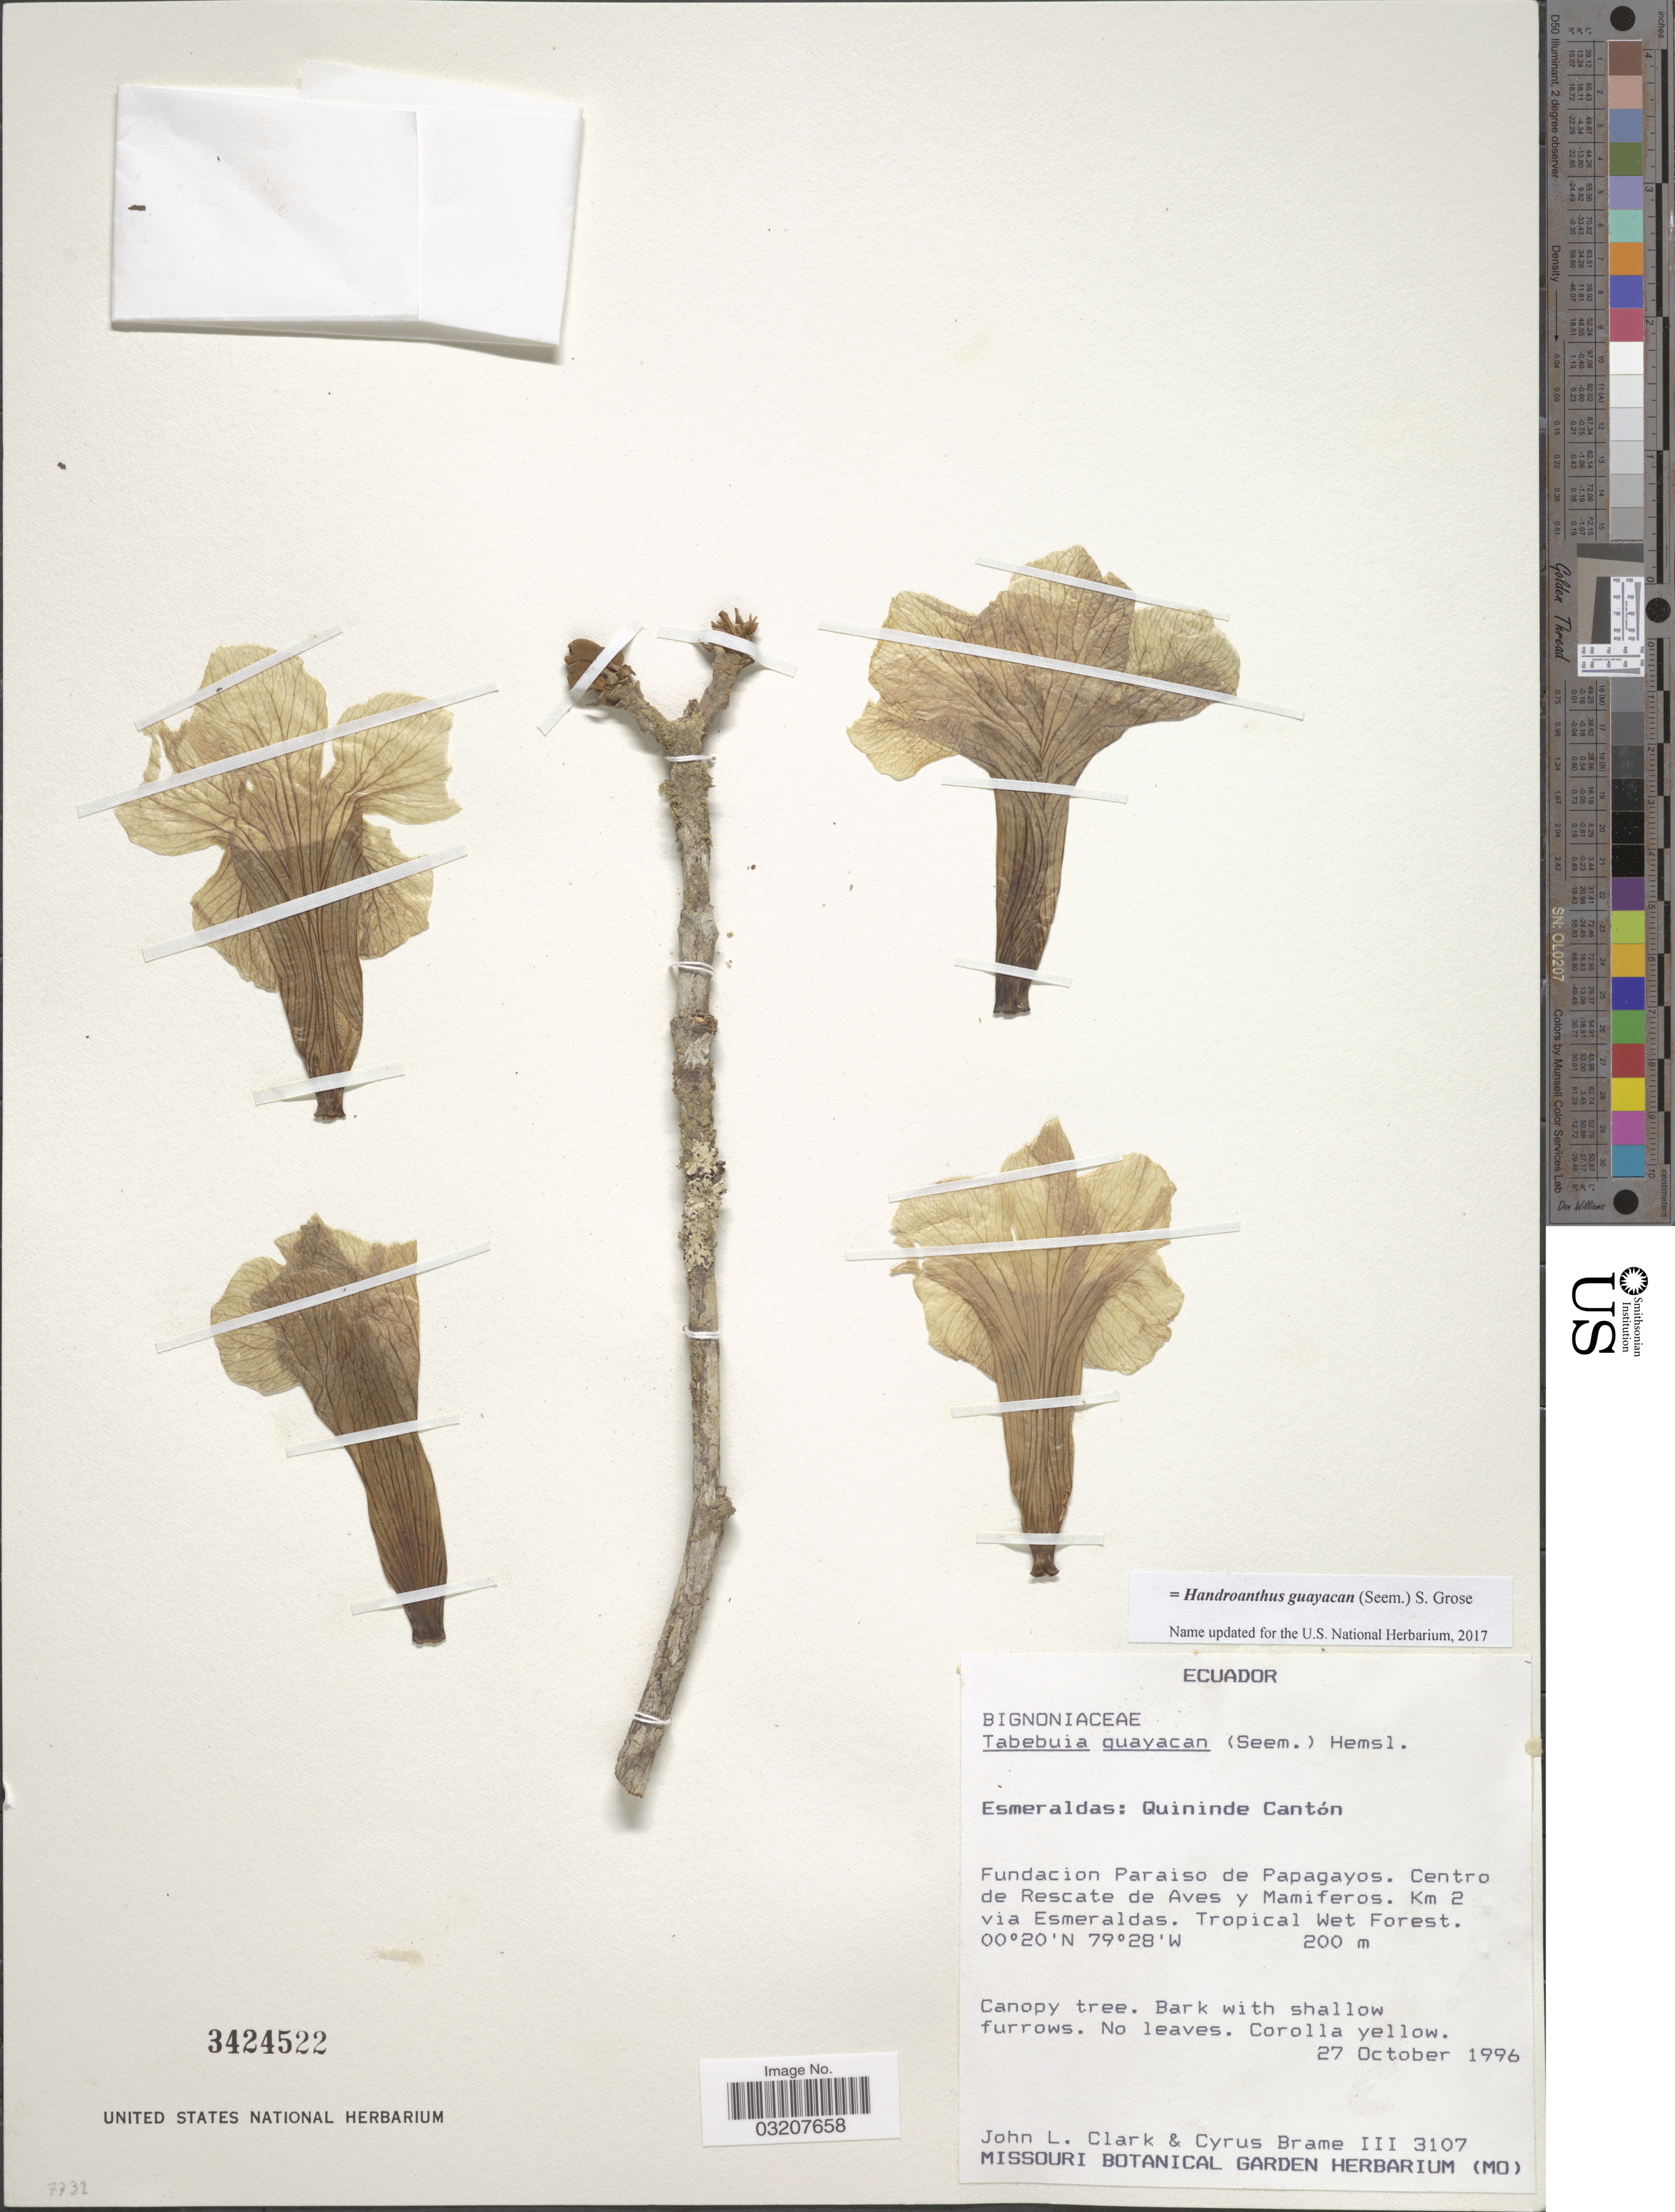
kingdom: Plantae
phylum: Tracheophyta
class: Magnoliopsida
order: Lamiales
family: Bignoniaceae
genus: Handroanthus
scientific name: Handroanthus guayacan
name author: (Seem.) S.O. Grose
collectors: J. L. Clark & C. Brame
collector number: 3107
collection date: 1996-10-27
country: Ecuador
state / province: Esmeraldas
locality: Quininde Cantón, Fundacion Paraiso de Papagayos. Centro de Rescate de Aves y Mamiferos. Km 2 via Esmeraldas. Tropical Wet Forest.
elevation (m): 200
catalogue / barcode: US 3424522